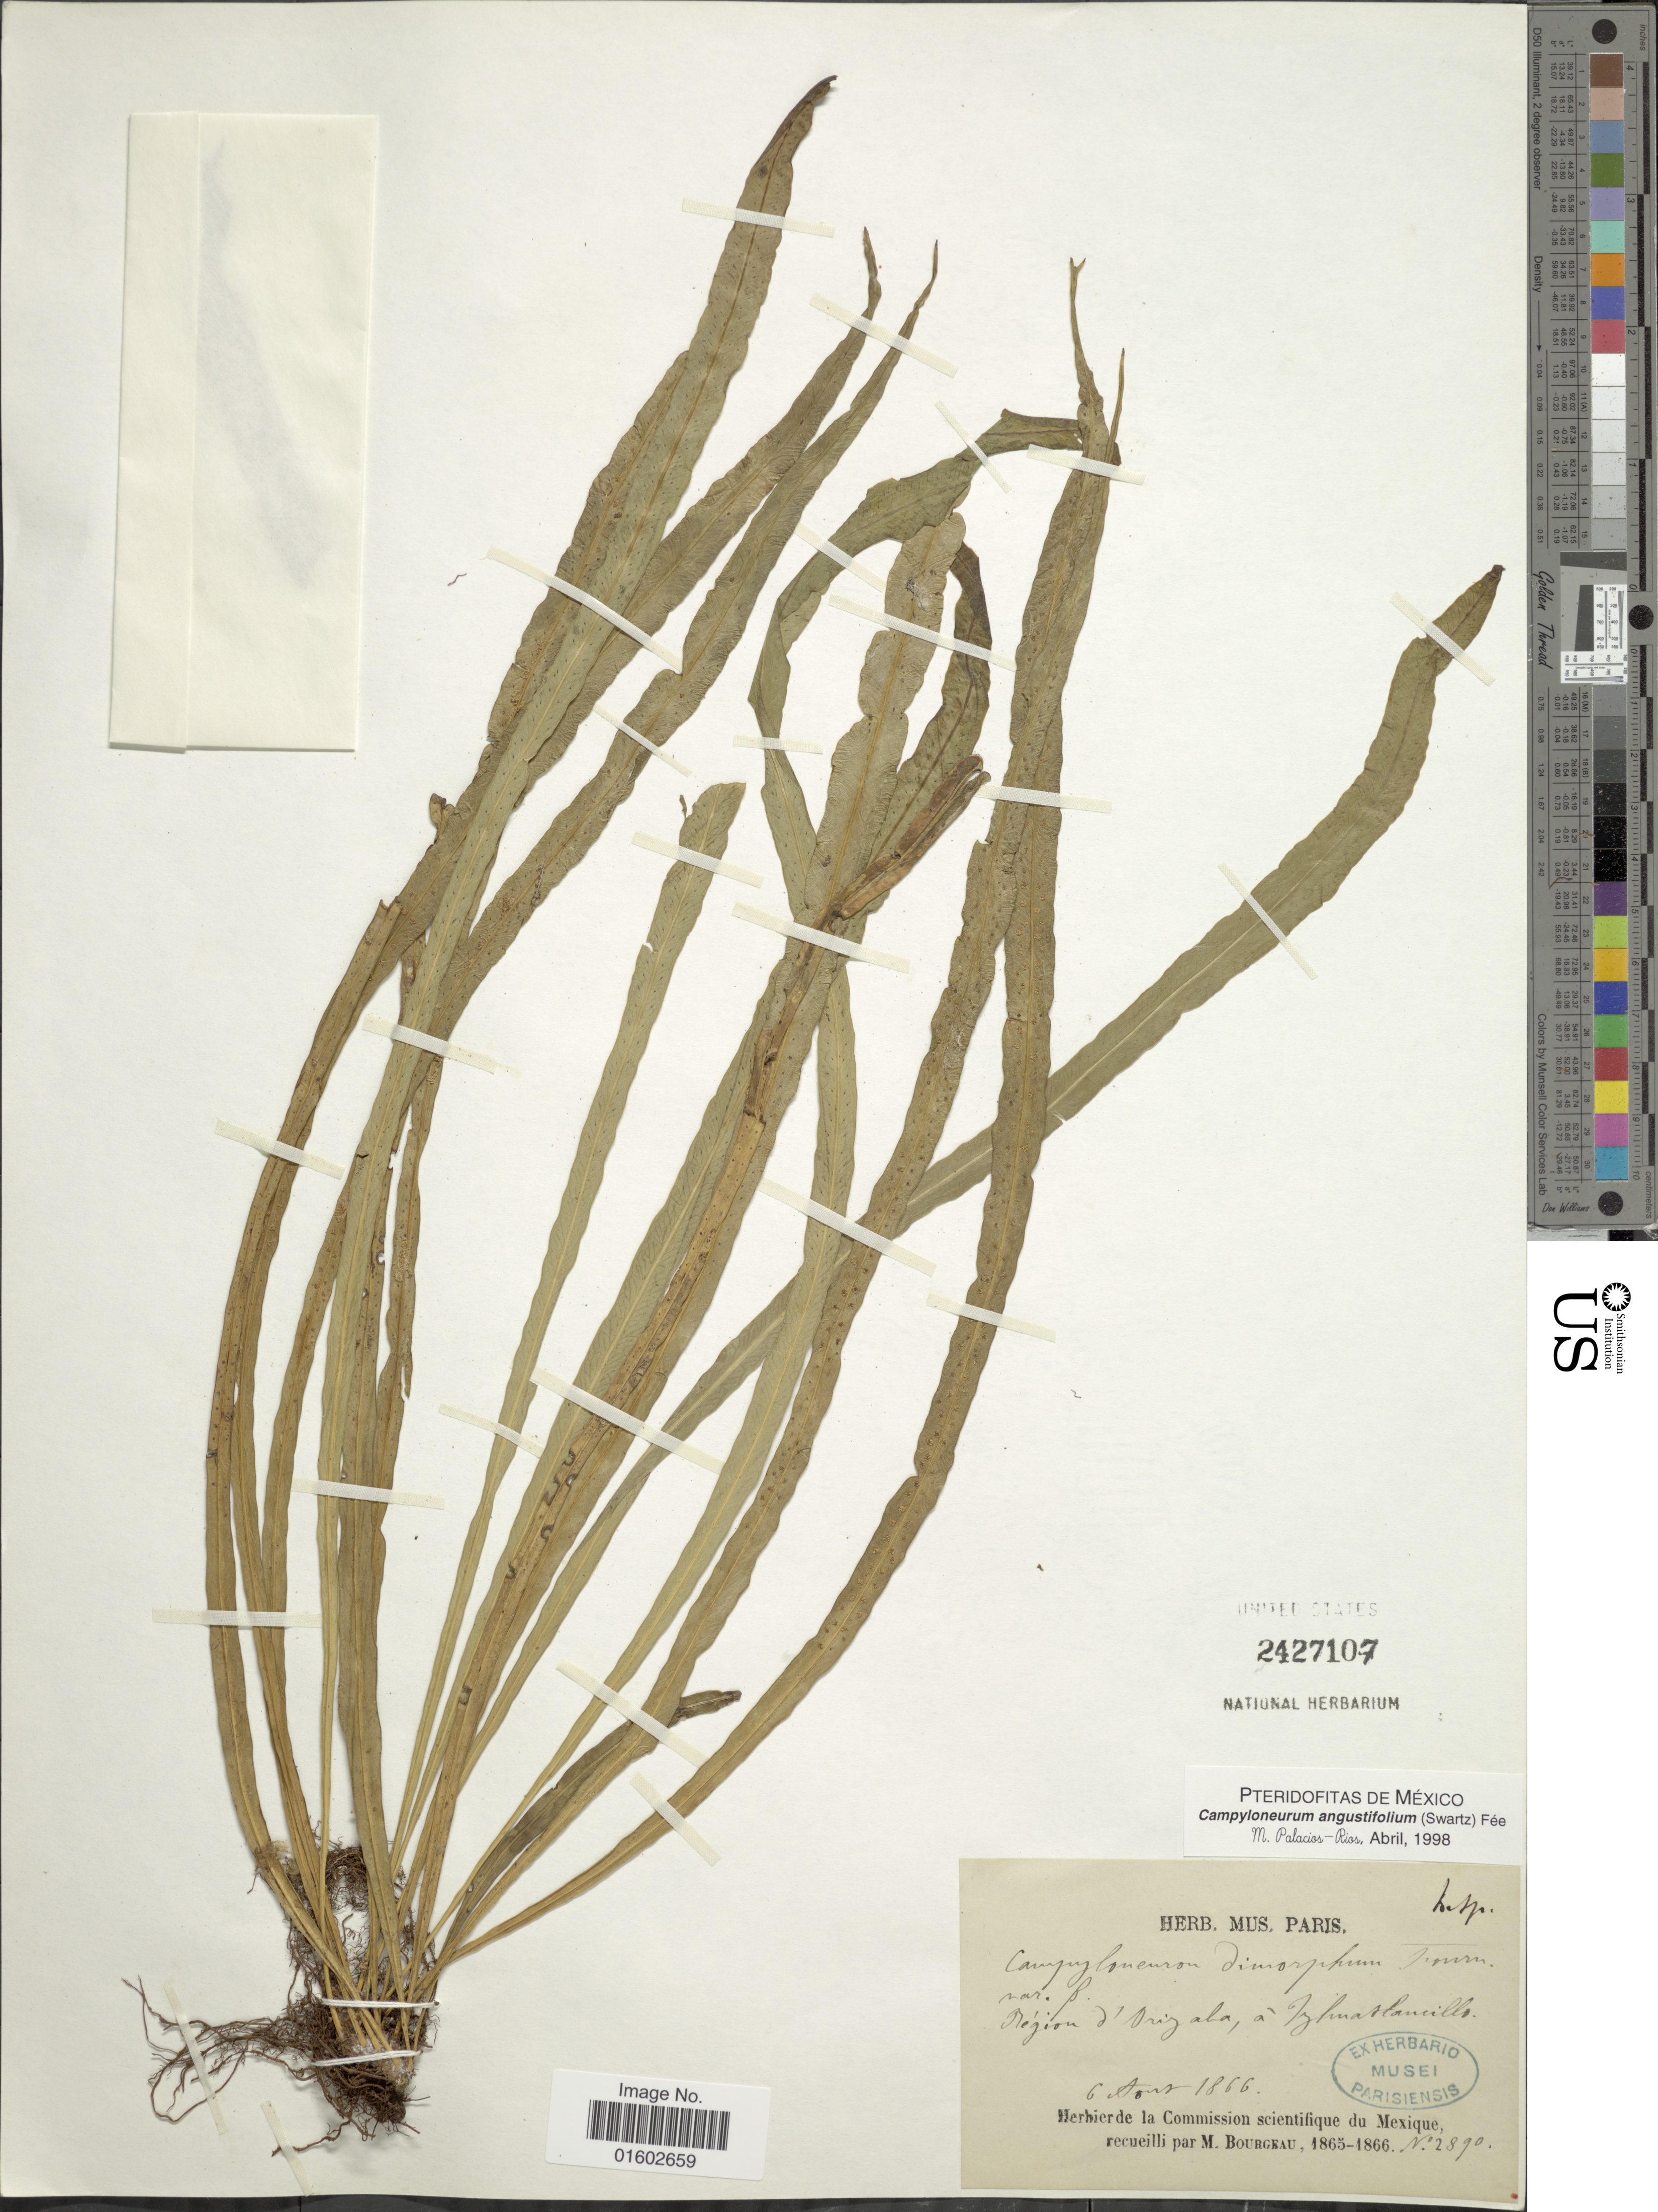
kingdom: Plantae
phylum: Tracheophyta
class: Polypodiopsida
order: Polypodiales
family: Polypodiaceae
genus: Campyloneurum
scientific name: Campyloneurum angustifolium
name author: (Sw.) Fée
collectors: M. Bourgeau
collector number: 2890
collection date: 1866-08-06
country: Mexico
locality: Région d'Orizaba, à Izhuatlancillo [Orizaba region, at Ixhuatlancillo]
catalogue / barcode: US 2427107